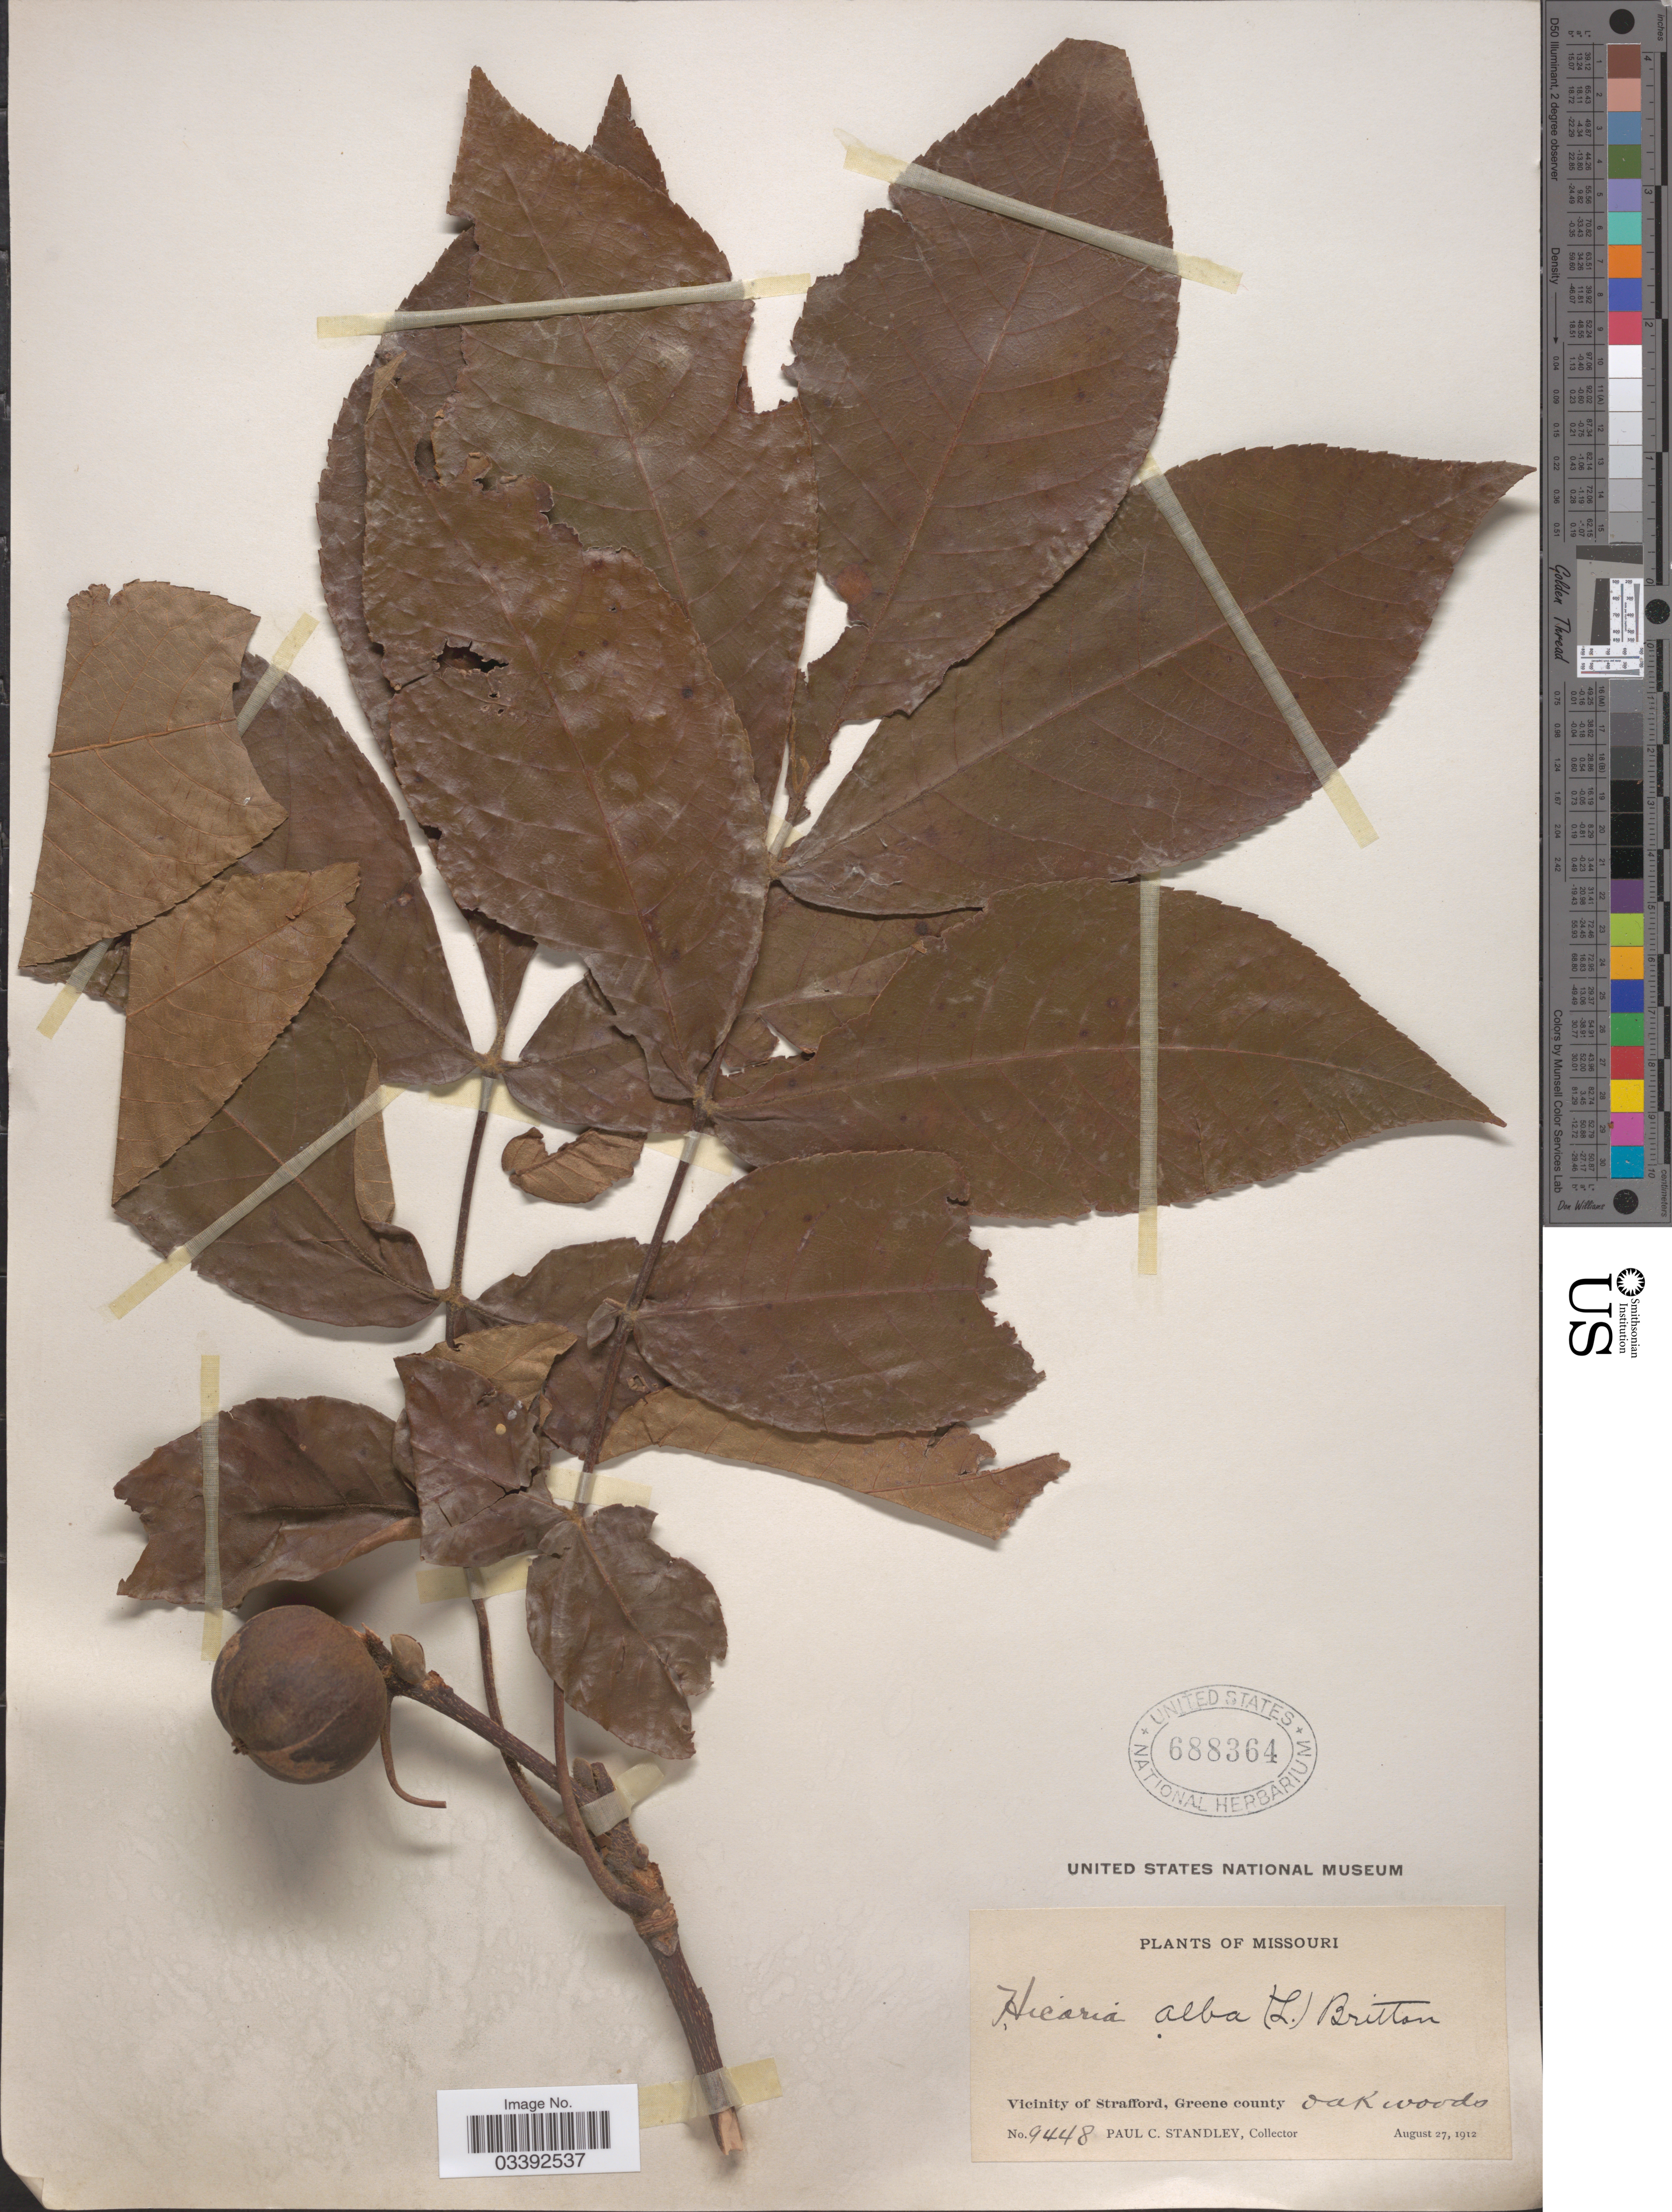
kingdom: Plantae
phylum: Tracheophyta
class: Magnoliopsida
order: Fagales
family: Juglandaceae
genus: Carya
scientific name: Carya tomentosa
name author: (Lam.) Nutt.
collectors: P. C. Standley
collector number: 9448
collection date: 1912-08-27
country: United States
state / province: Missouri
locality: Vicinity of Strafford, Greene county. Oak woods.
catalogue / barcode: US 688364